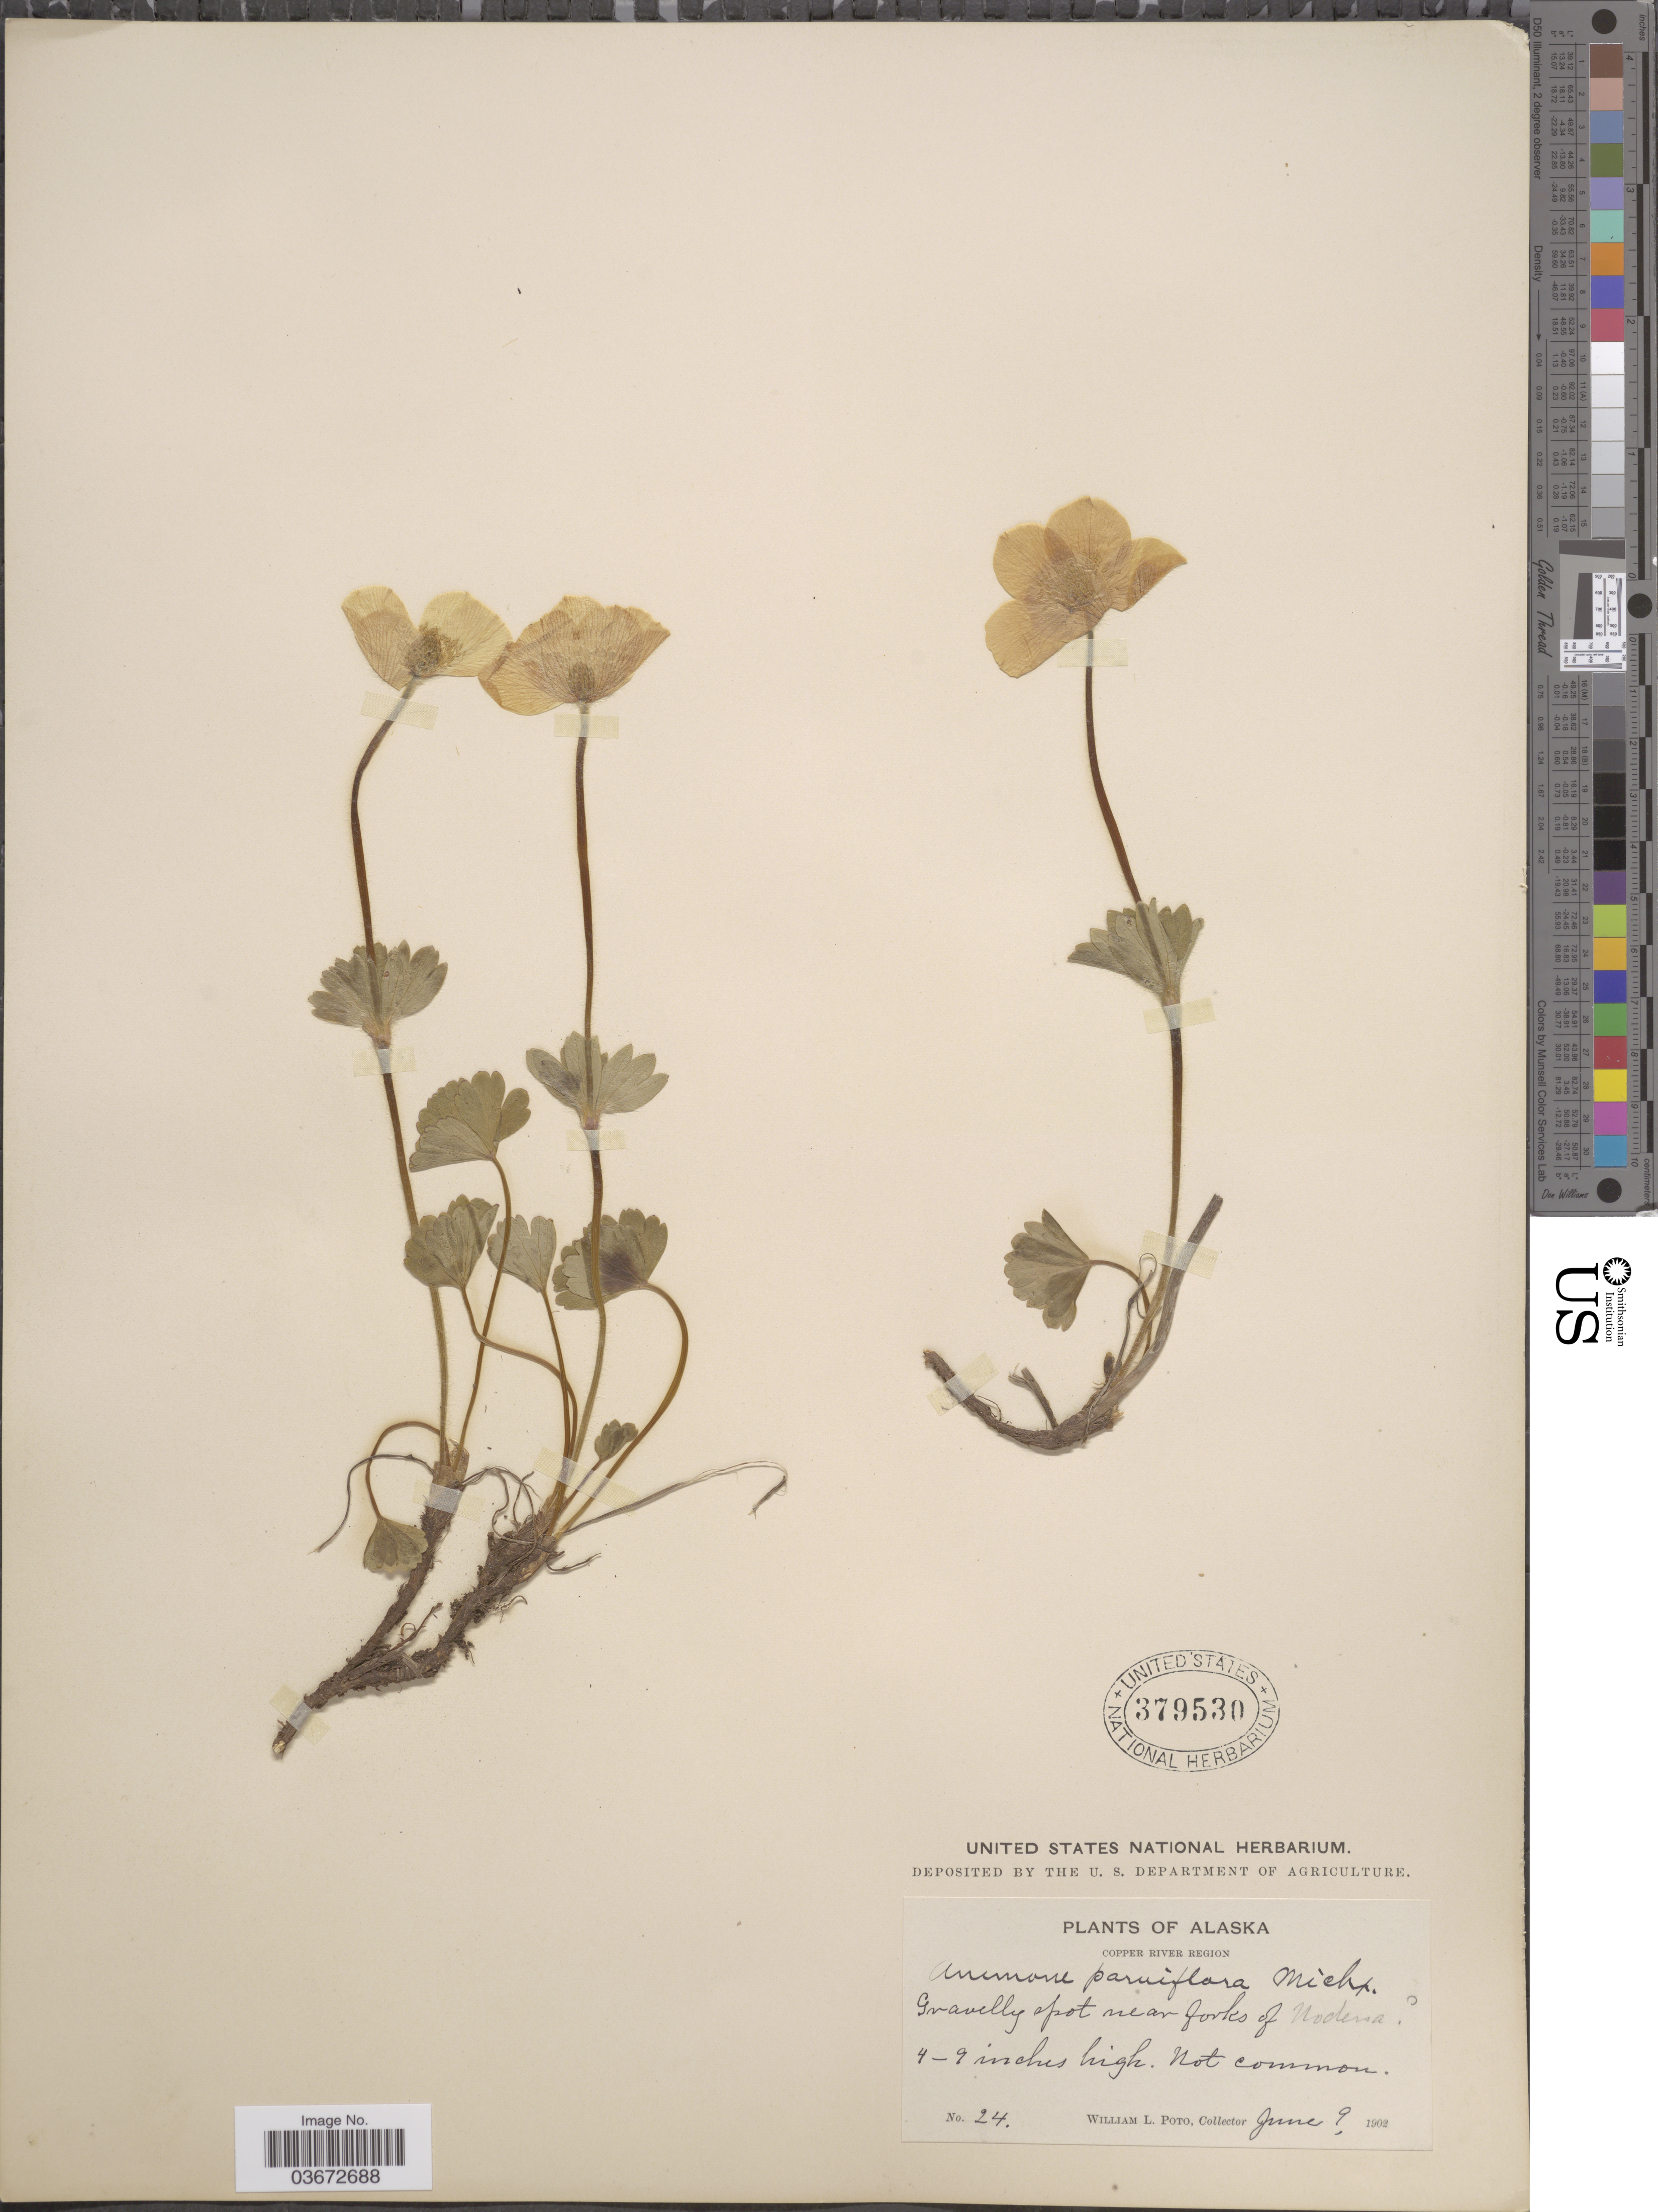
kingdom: Plantae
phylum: Tracheophyta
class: Magnoliopsida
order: Ranunculales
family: Ranunculaceae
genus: Anemone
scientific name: Anemone parviflora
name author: Michx.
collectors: W. Poto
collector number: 24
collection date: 1902-06-09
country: United States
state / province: Alaska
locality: Copper River Region. Gravelly spot near forks of Nodena.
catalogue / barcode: US 379530